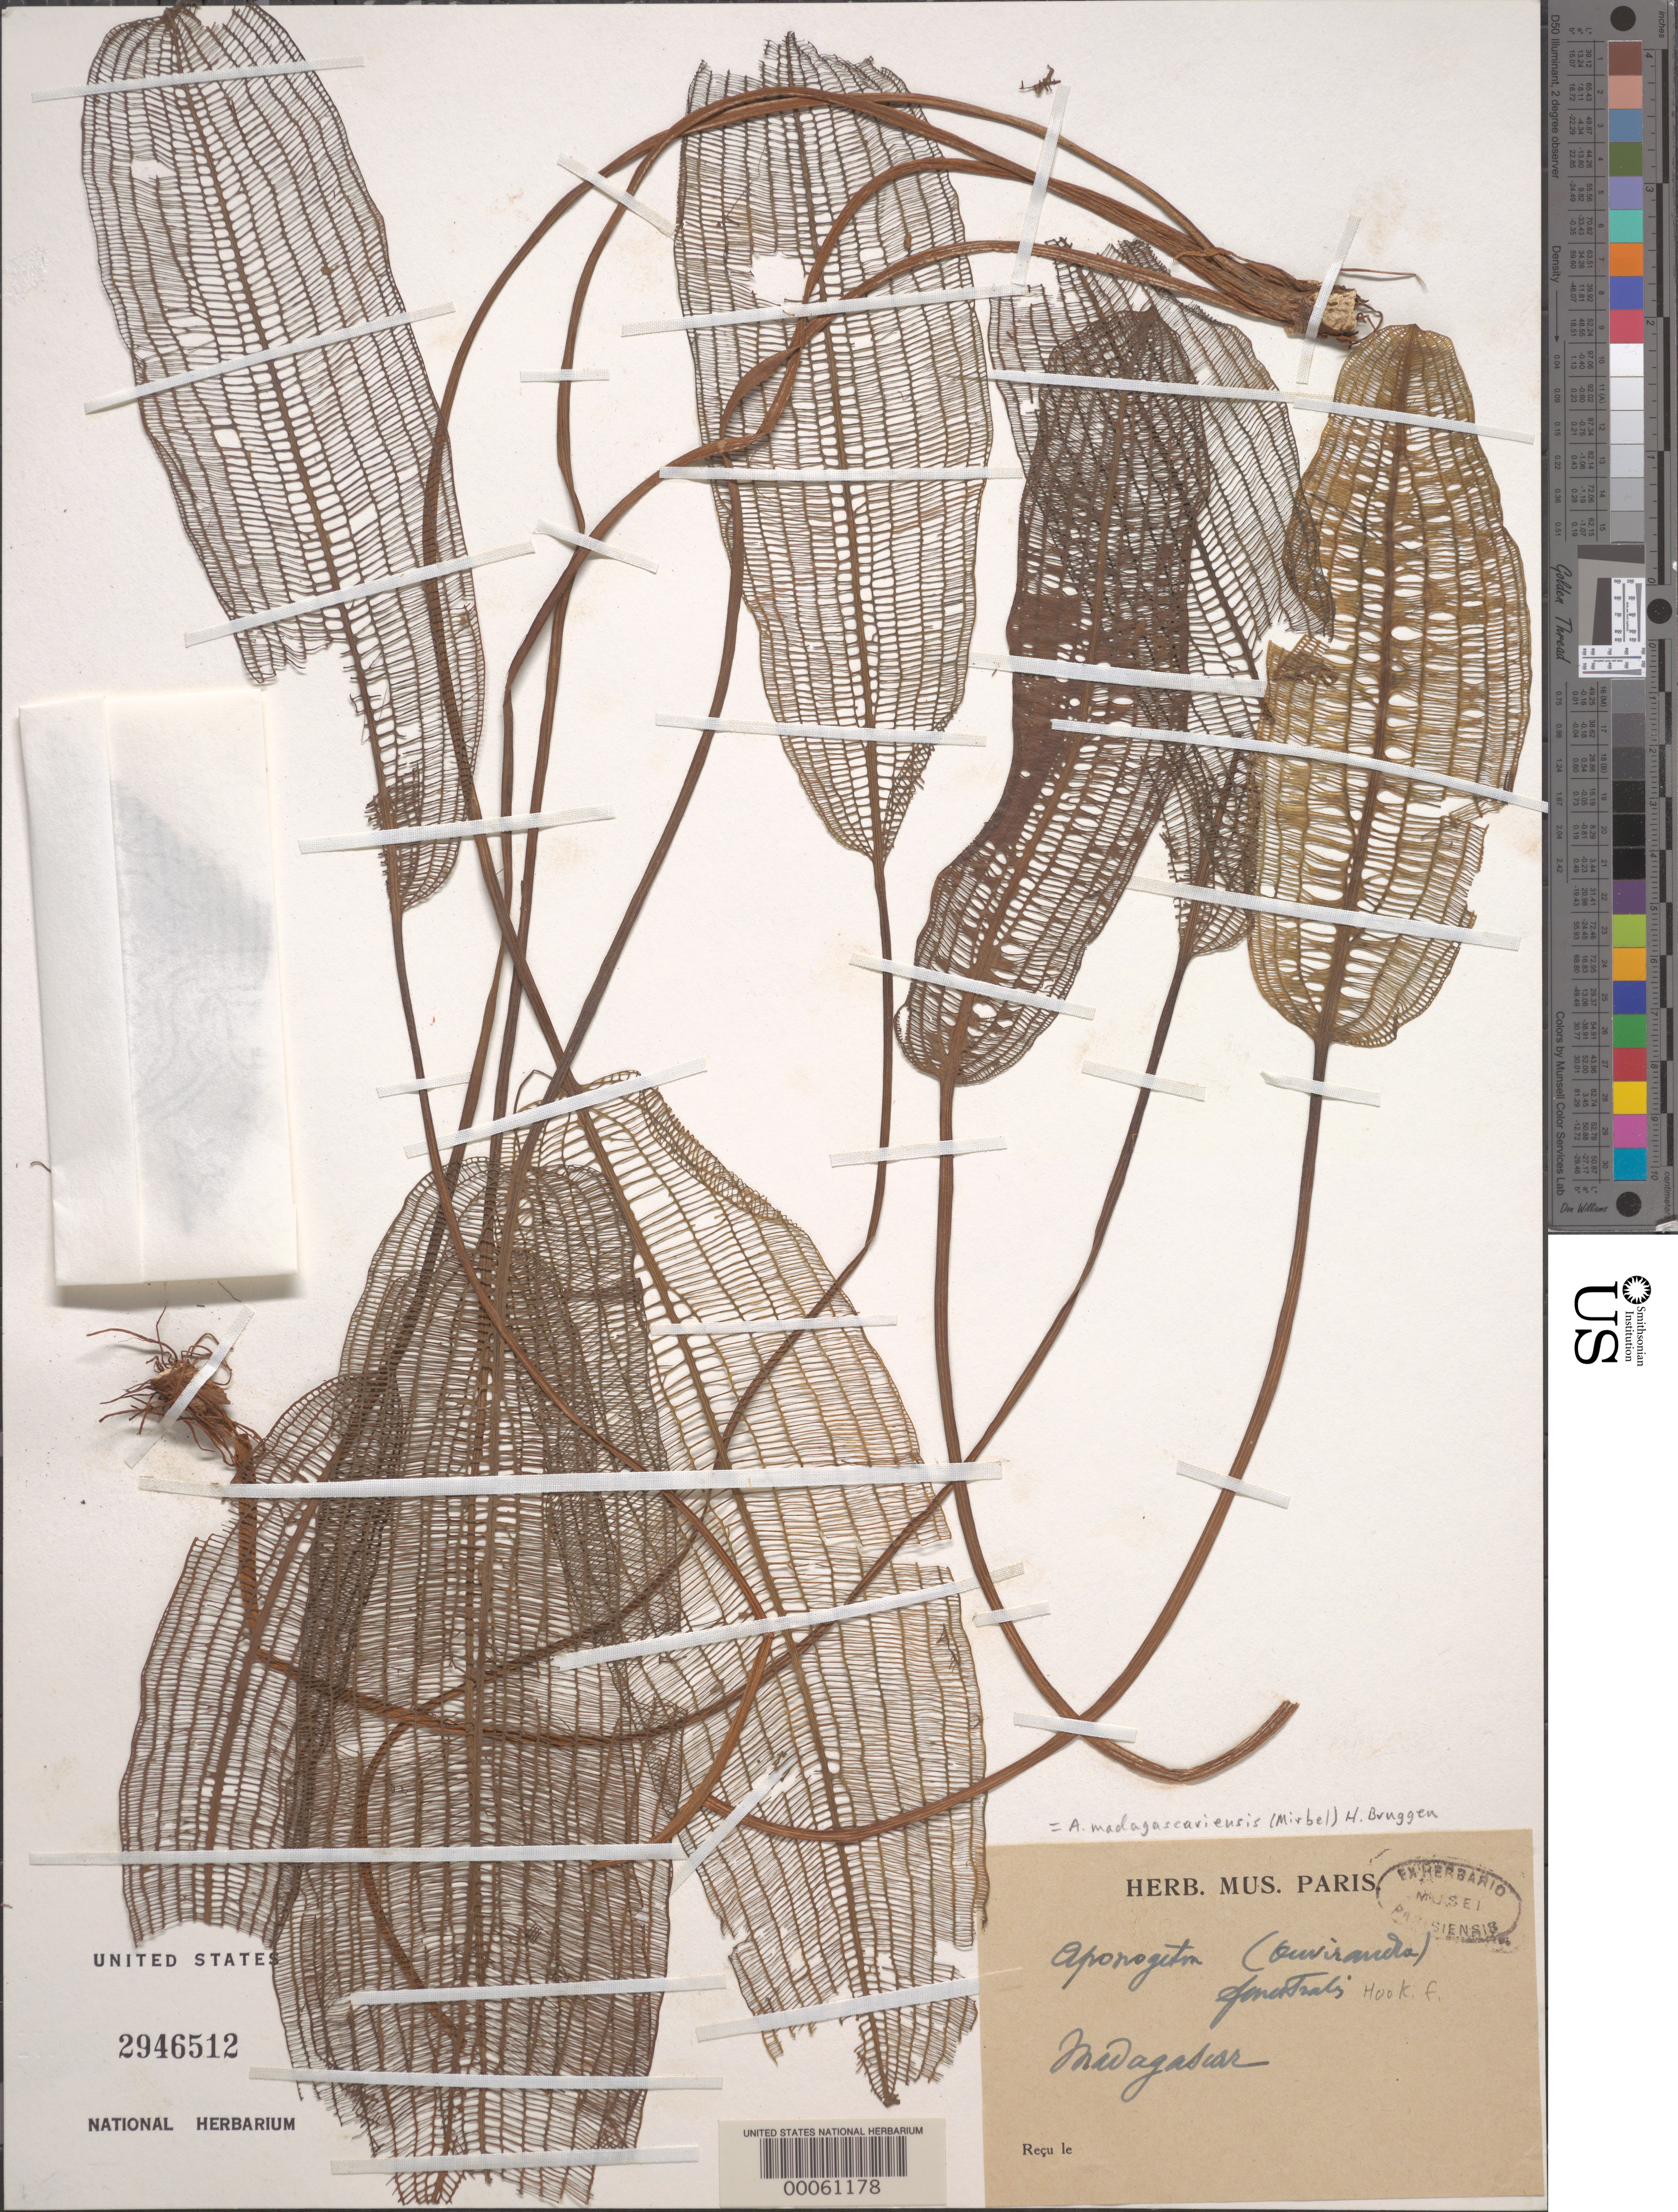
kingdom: Plantae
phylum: Tracheophyta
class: Liliopsida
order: Alismatales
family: Aponogetonaceae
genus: Aponogeton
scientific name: Aponogeton madagascariensis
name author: (Mirb.) H. Bruggen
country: Madagascar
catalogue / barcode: US 2946512